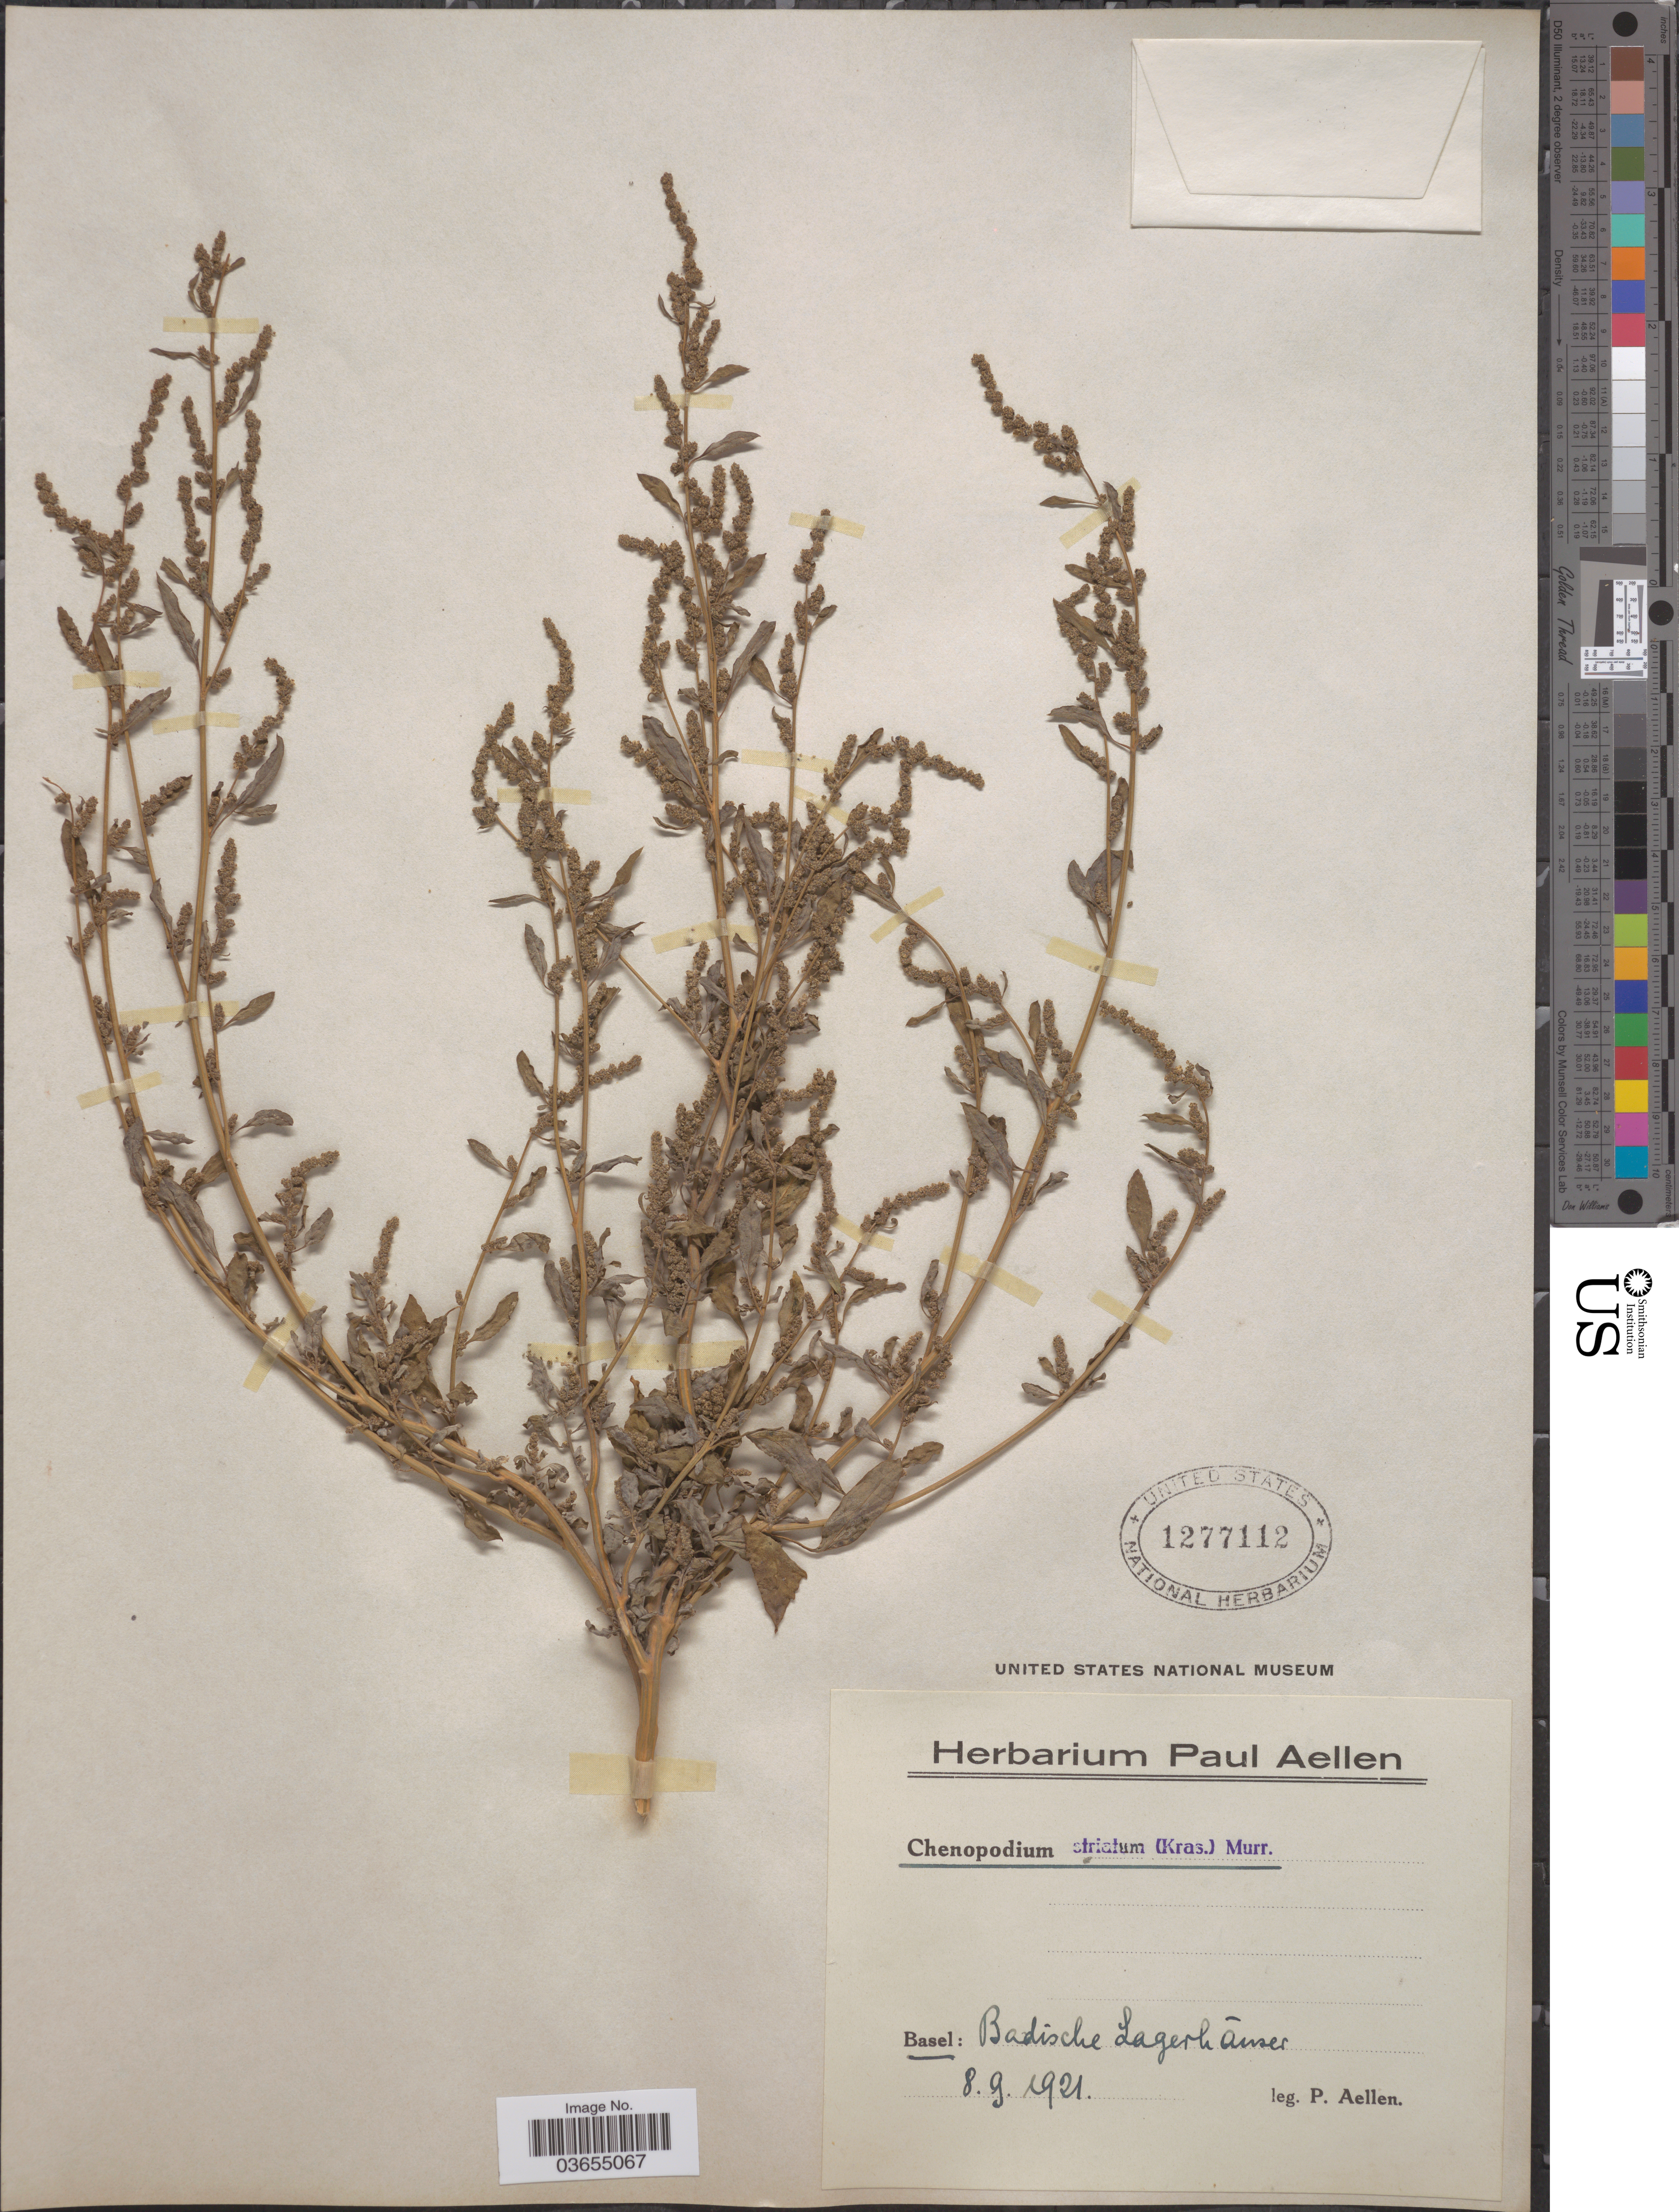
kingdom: Plantae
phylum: Tracheophyta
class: Magnoliopsida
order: Caryophyllales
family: Amaranthaceae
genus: Chenopodium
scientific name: Chenopodium striatum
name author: (Krasan) Murr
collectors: P. Aellen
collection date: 1921-09-08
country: Switzerland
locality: Basel: Badische Lagerháuser.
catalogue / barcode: US 1277112